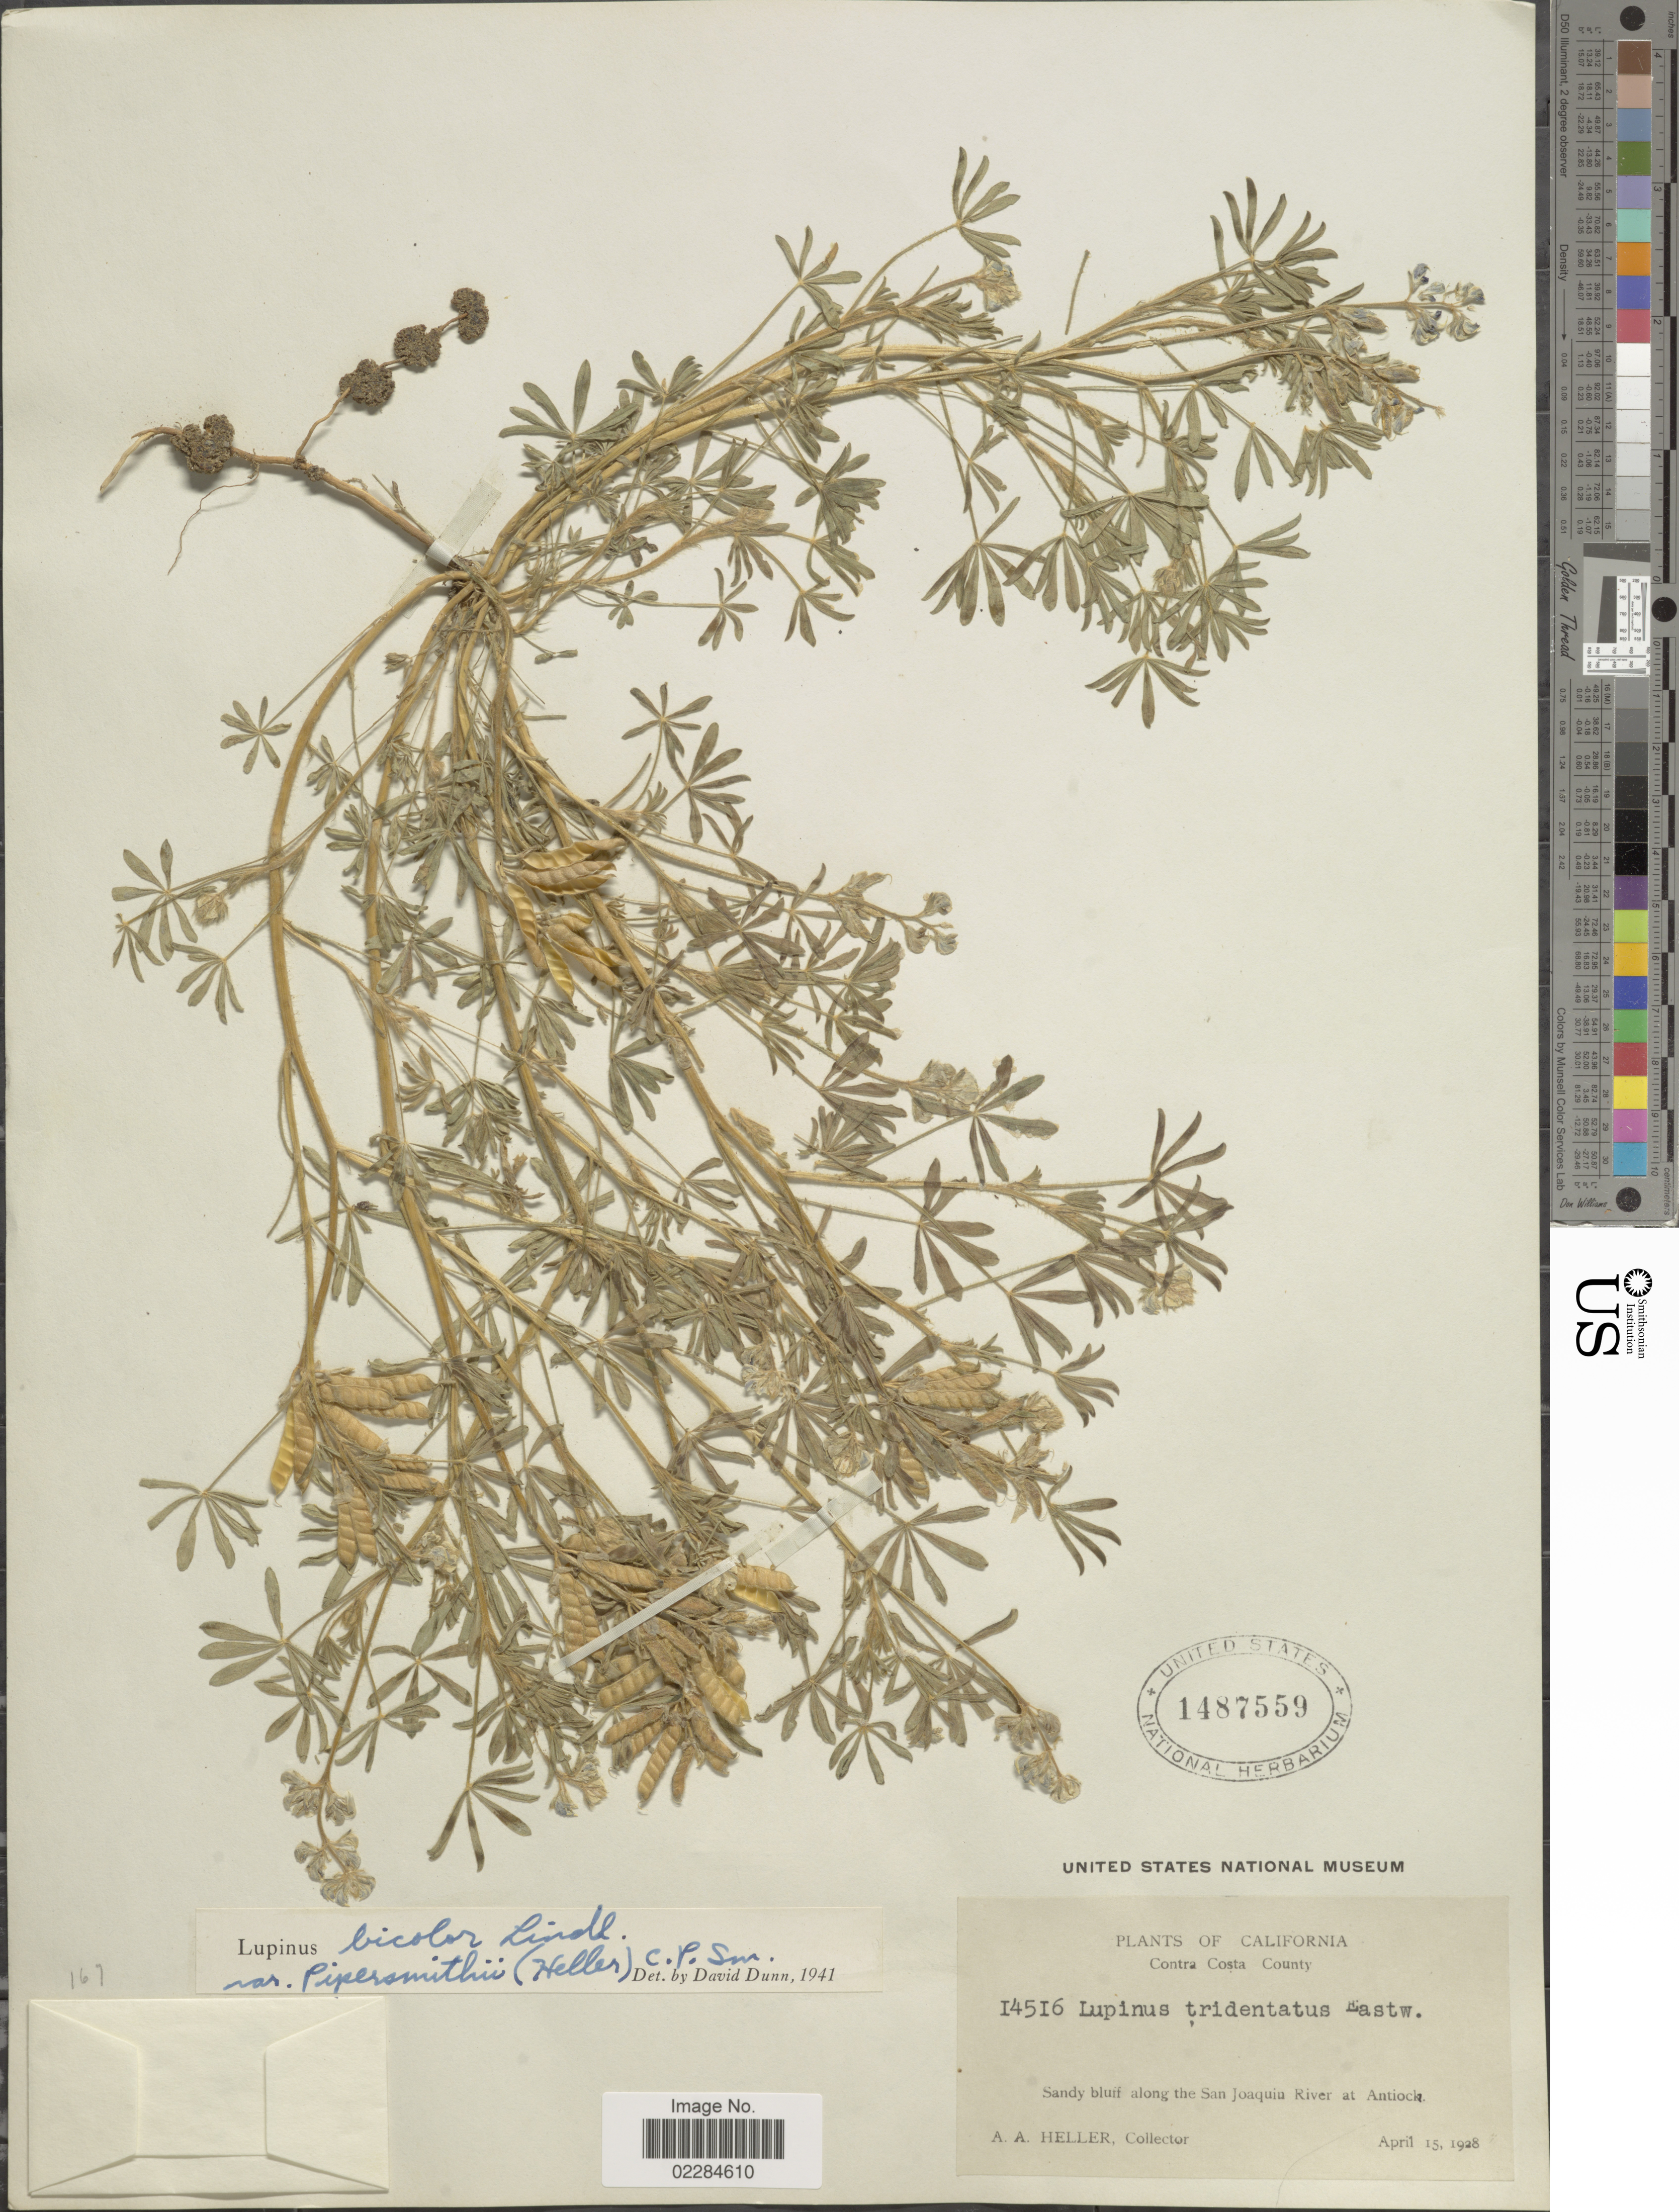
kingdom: Plantae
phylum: Tracheophyta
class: Magnoliopsida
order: Fabales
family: Fabaceae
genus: Lupinus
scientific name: Lupinus bicolor var. pipersmithii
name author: (A. Heller) C.P. Sm.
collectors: A. A. Heller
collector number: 14516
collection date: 1928-04-15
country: United States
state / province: California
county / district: Contra Costa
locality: Contra Costa County. Sandy bluff along the San Joaquia River at Antioch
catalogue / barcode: US 1487559